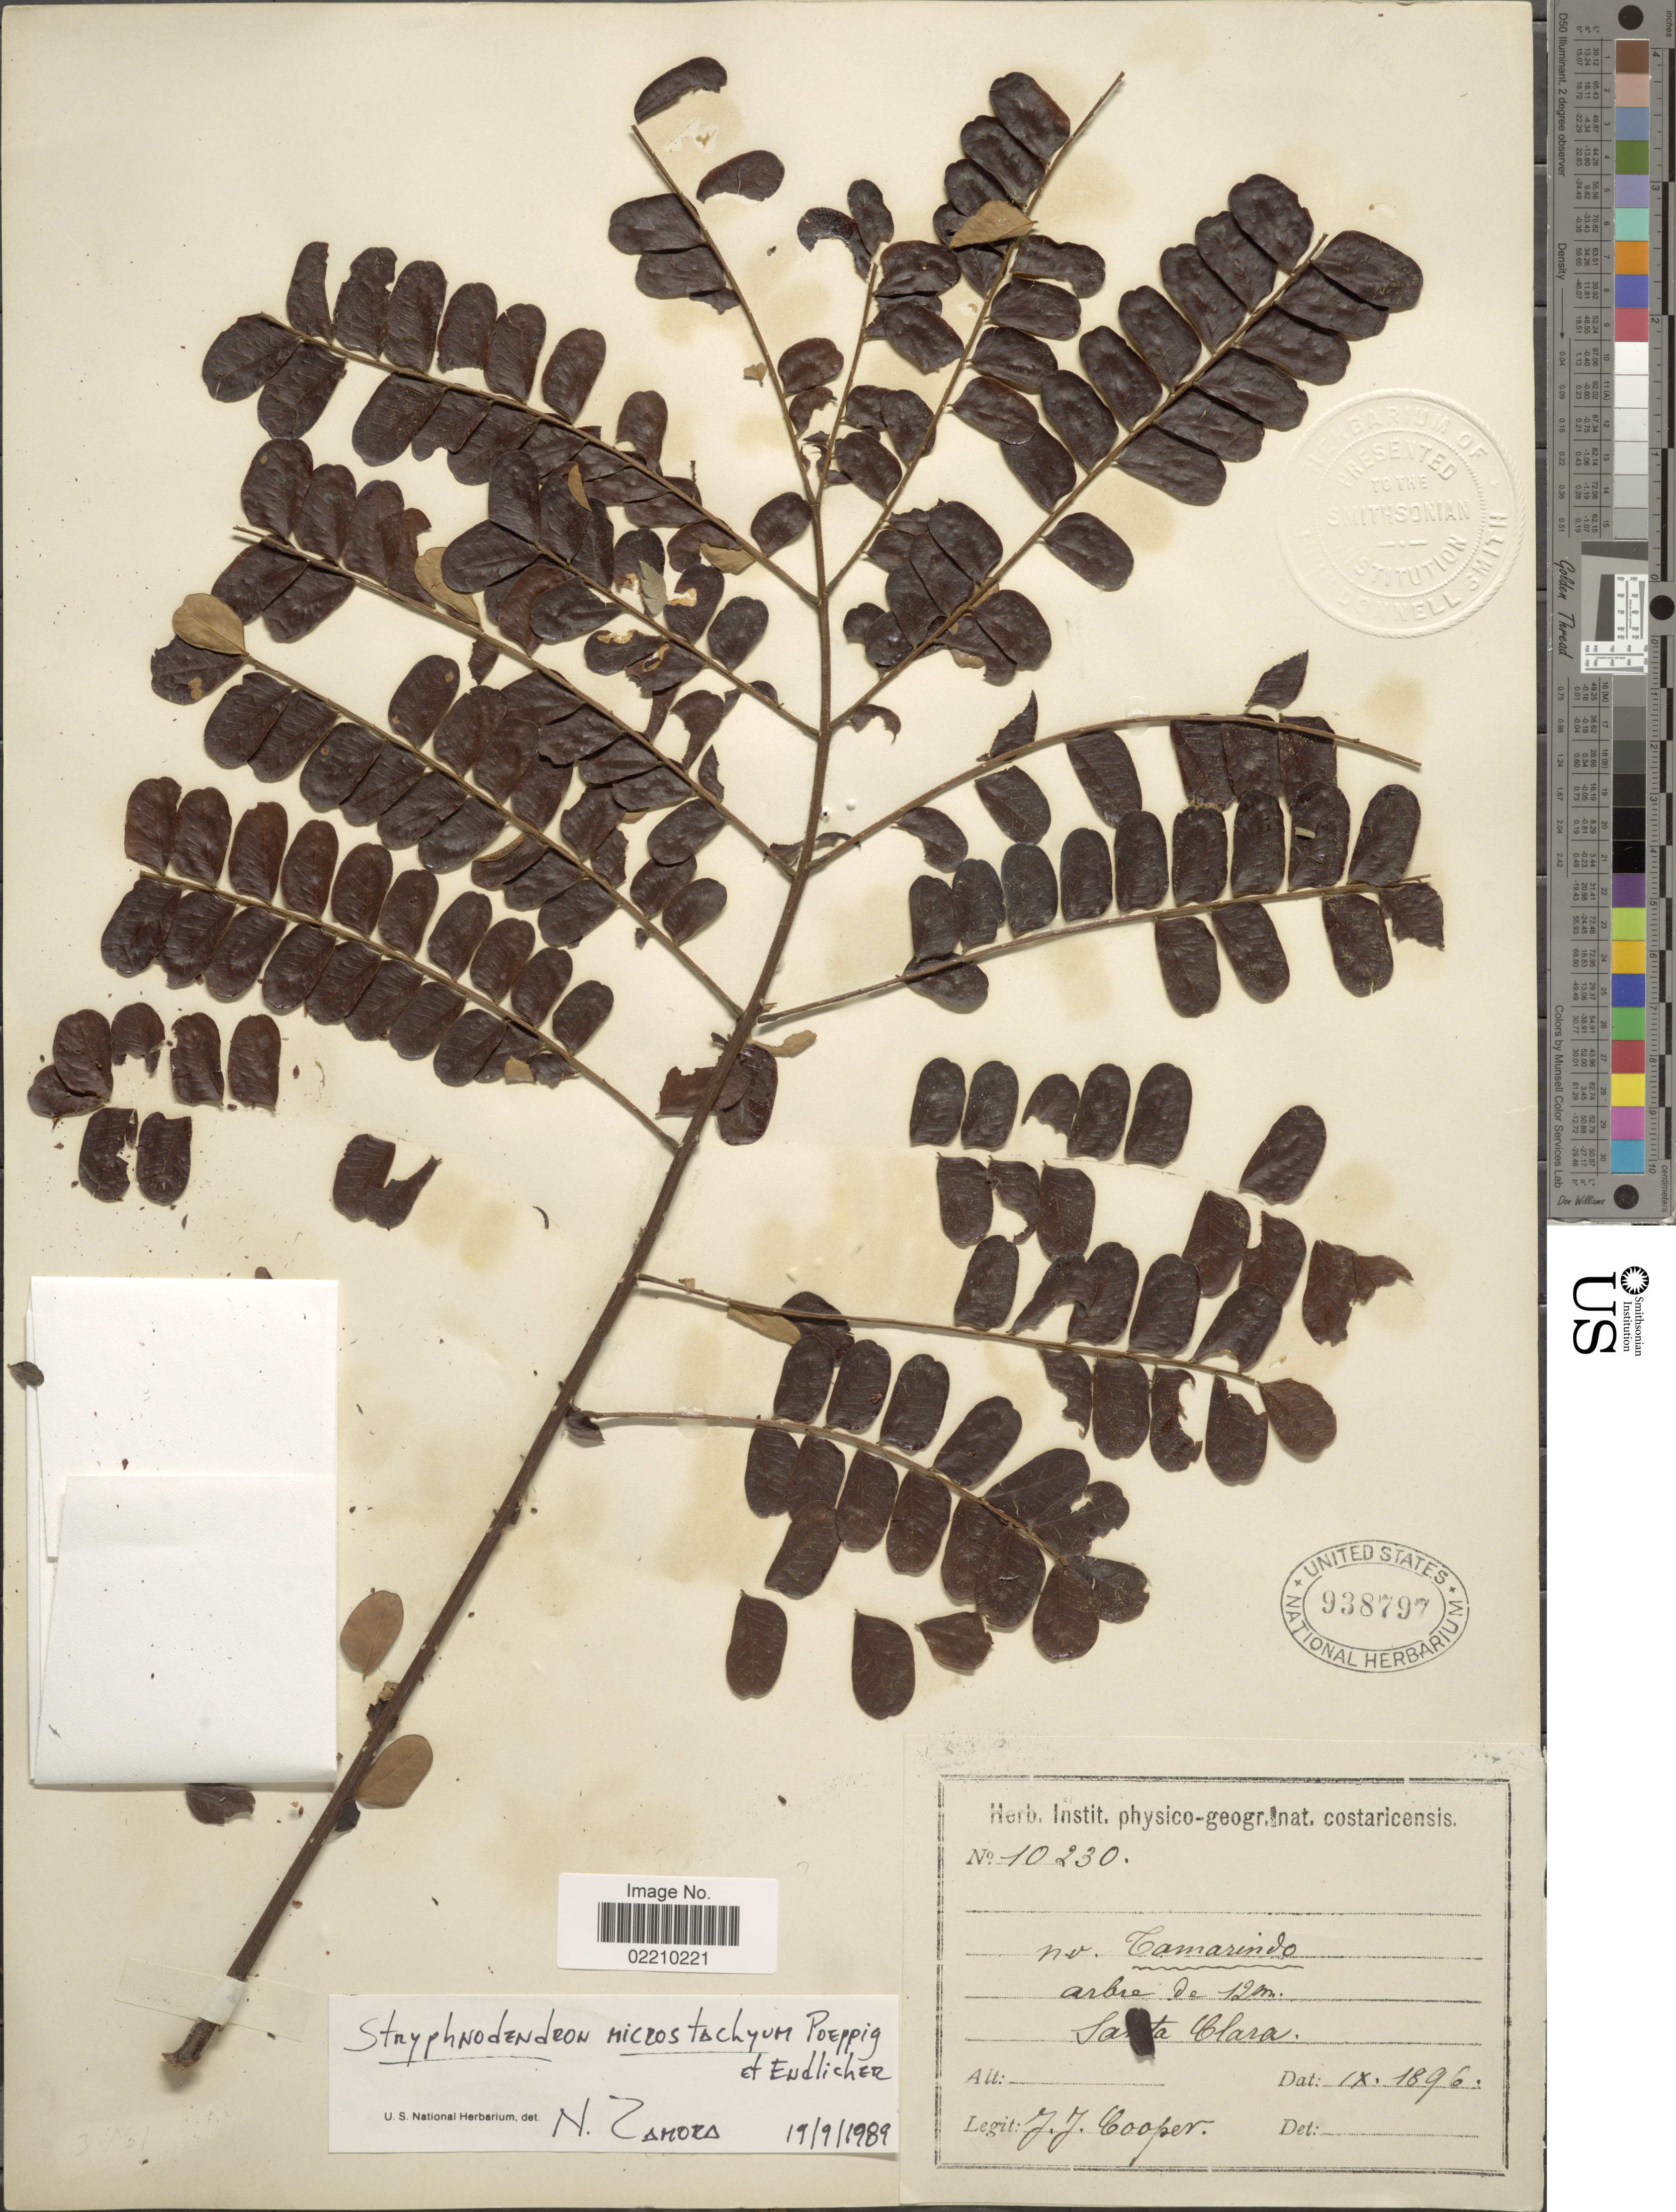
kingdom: Plantae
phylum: Tracheophyta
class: Magnoliopsida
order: Fabales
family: Fabaceae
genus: Stryphnodendron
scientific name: Stryphnodendron microstachyum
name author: Poepp.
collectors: J. J. Cooper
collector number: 10230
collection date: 1896-09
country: Costa Rica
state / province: Guanacaste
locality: N.V. Tamarindo, Santa Clara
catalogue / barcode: US 938797